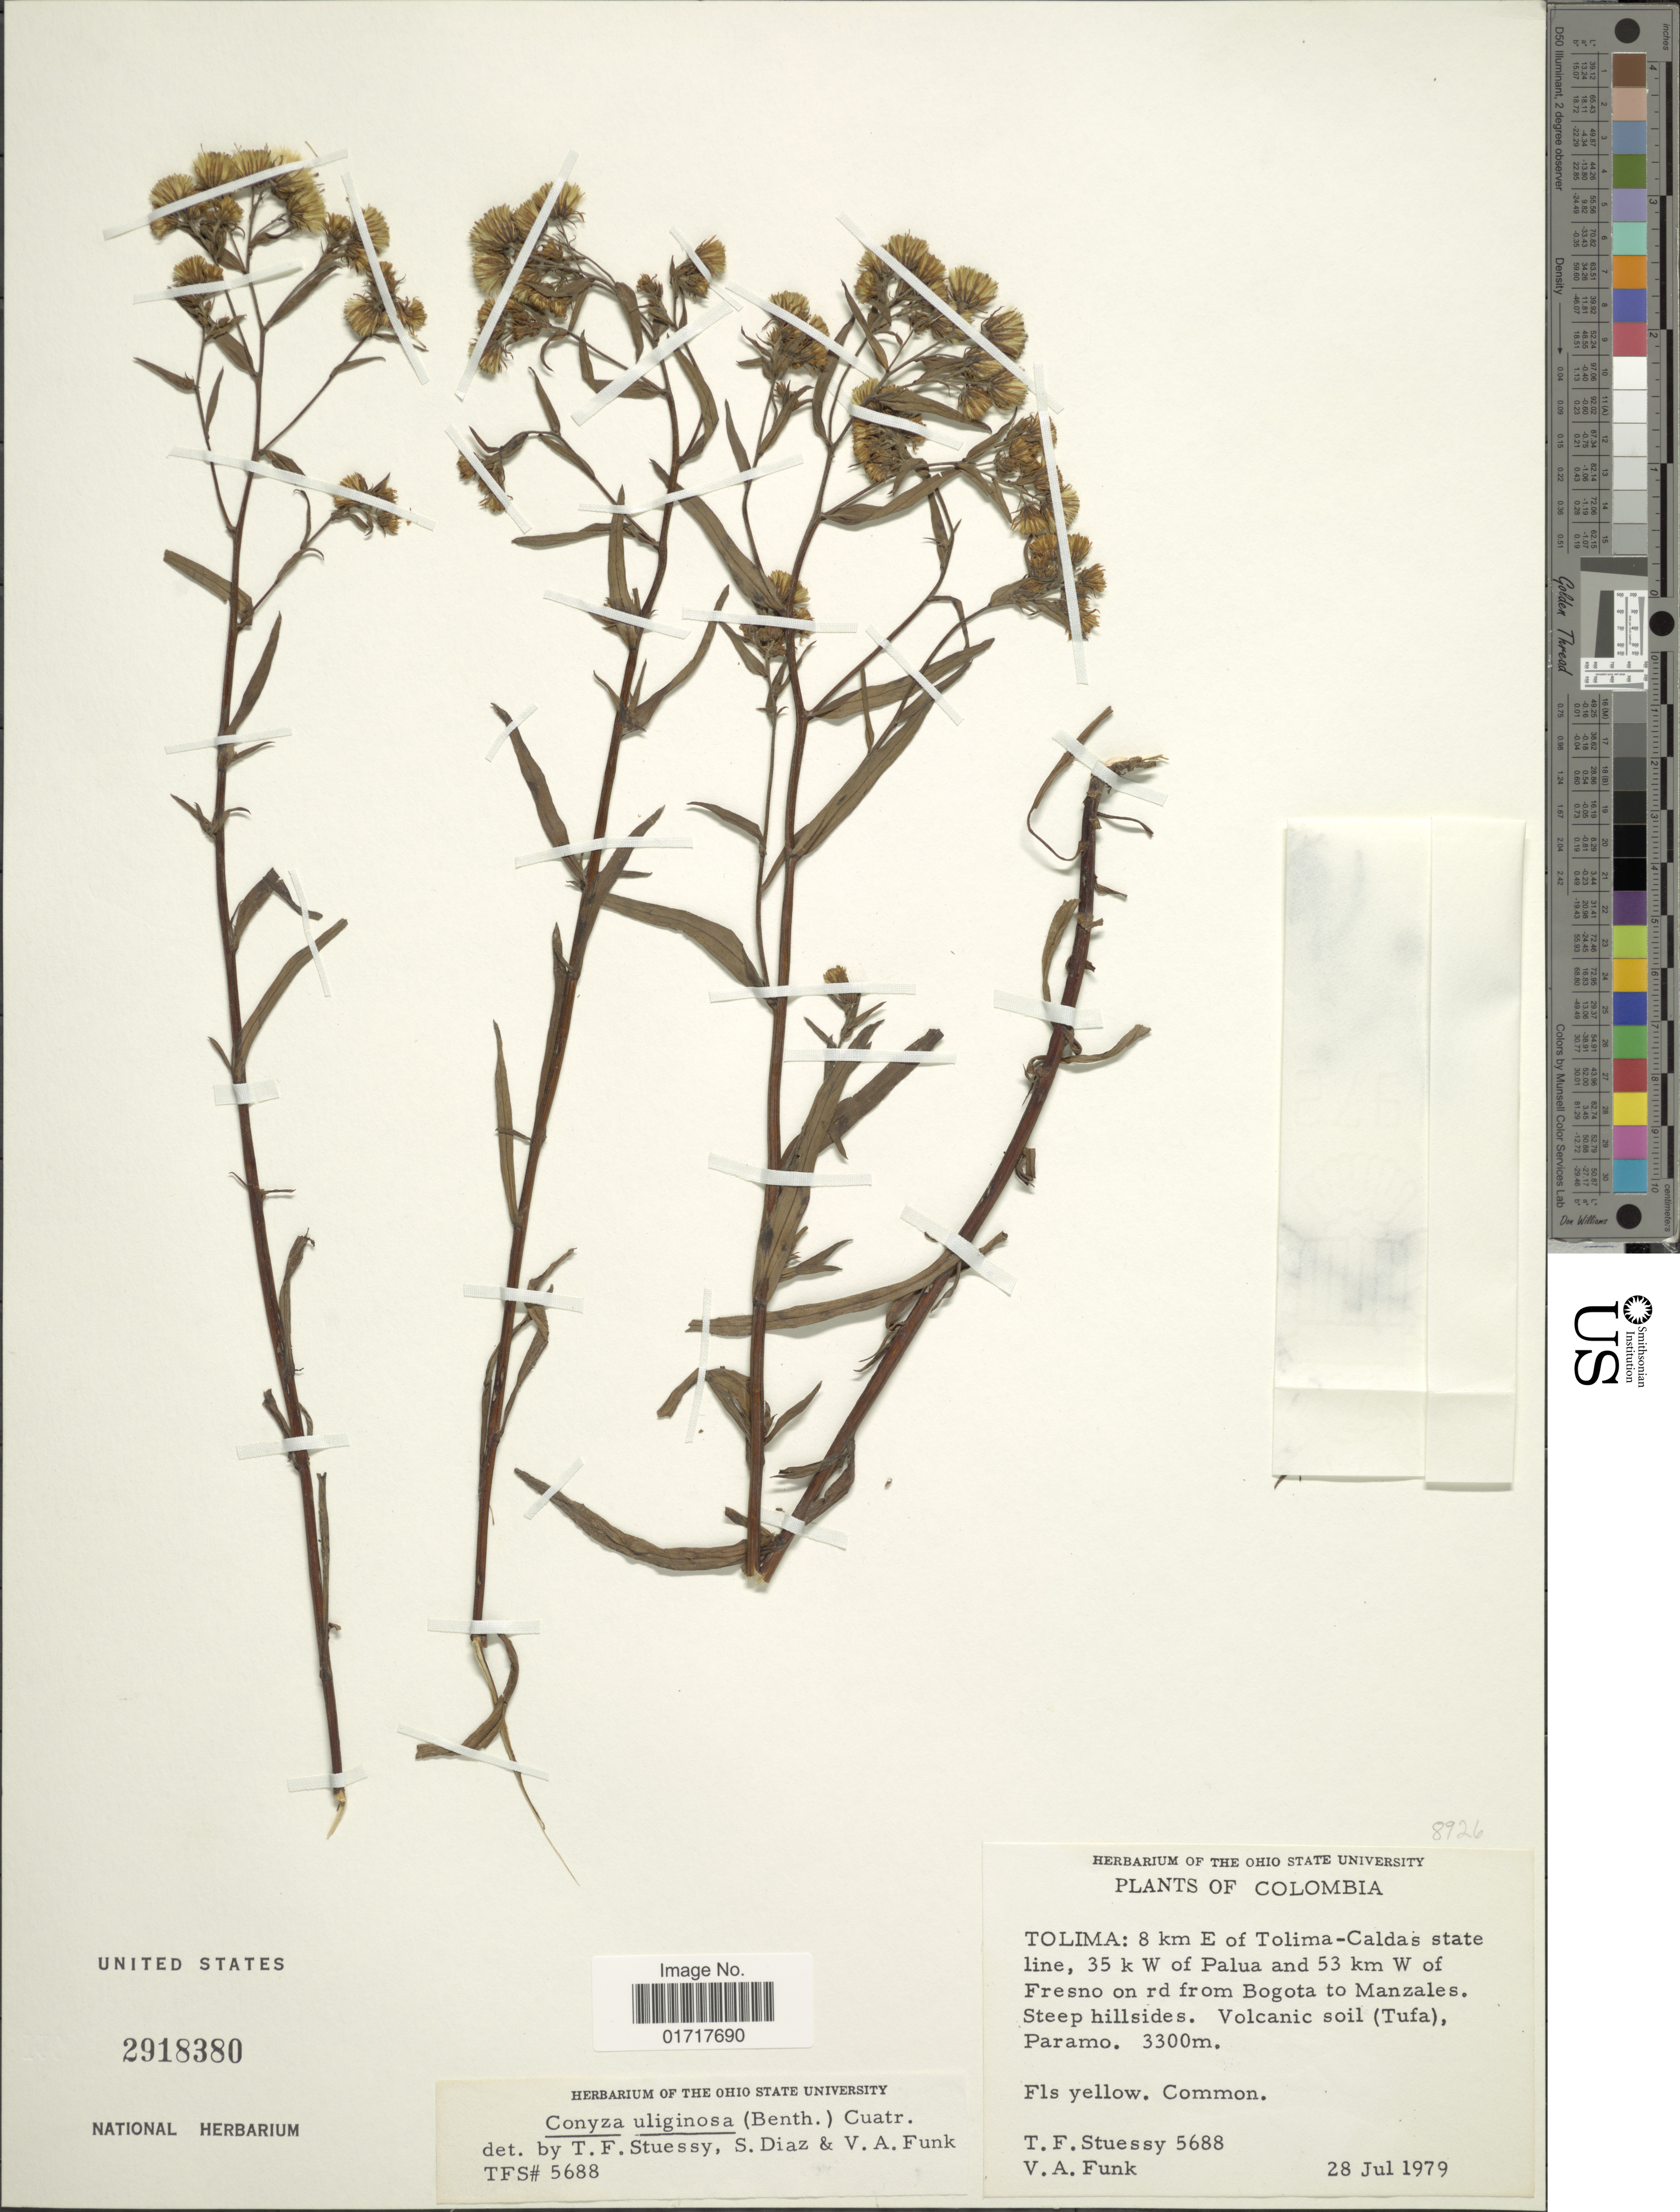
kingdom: Plantae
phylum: Tracheophyta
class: Magnoliopsida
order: Asterales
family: Asteraceae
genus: Conyza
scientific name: Conyza uliginosa var. colimbiana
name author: (Hieron.) Cuatrec.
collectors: T. Stuessy & V. Funk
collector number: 5688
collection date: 1979-07-28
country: Colombia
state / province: Tolima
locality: Tolima: 8 km E of Tolima-Caldas state line, 35 k W of Palua and 53 km W of Fresno on rd from Bogota to Manizales.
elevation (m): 3300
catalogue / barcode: US 2918380